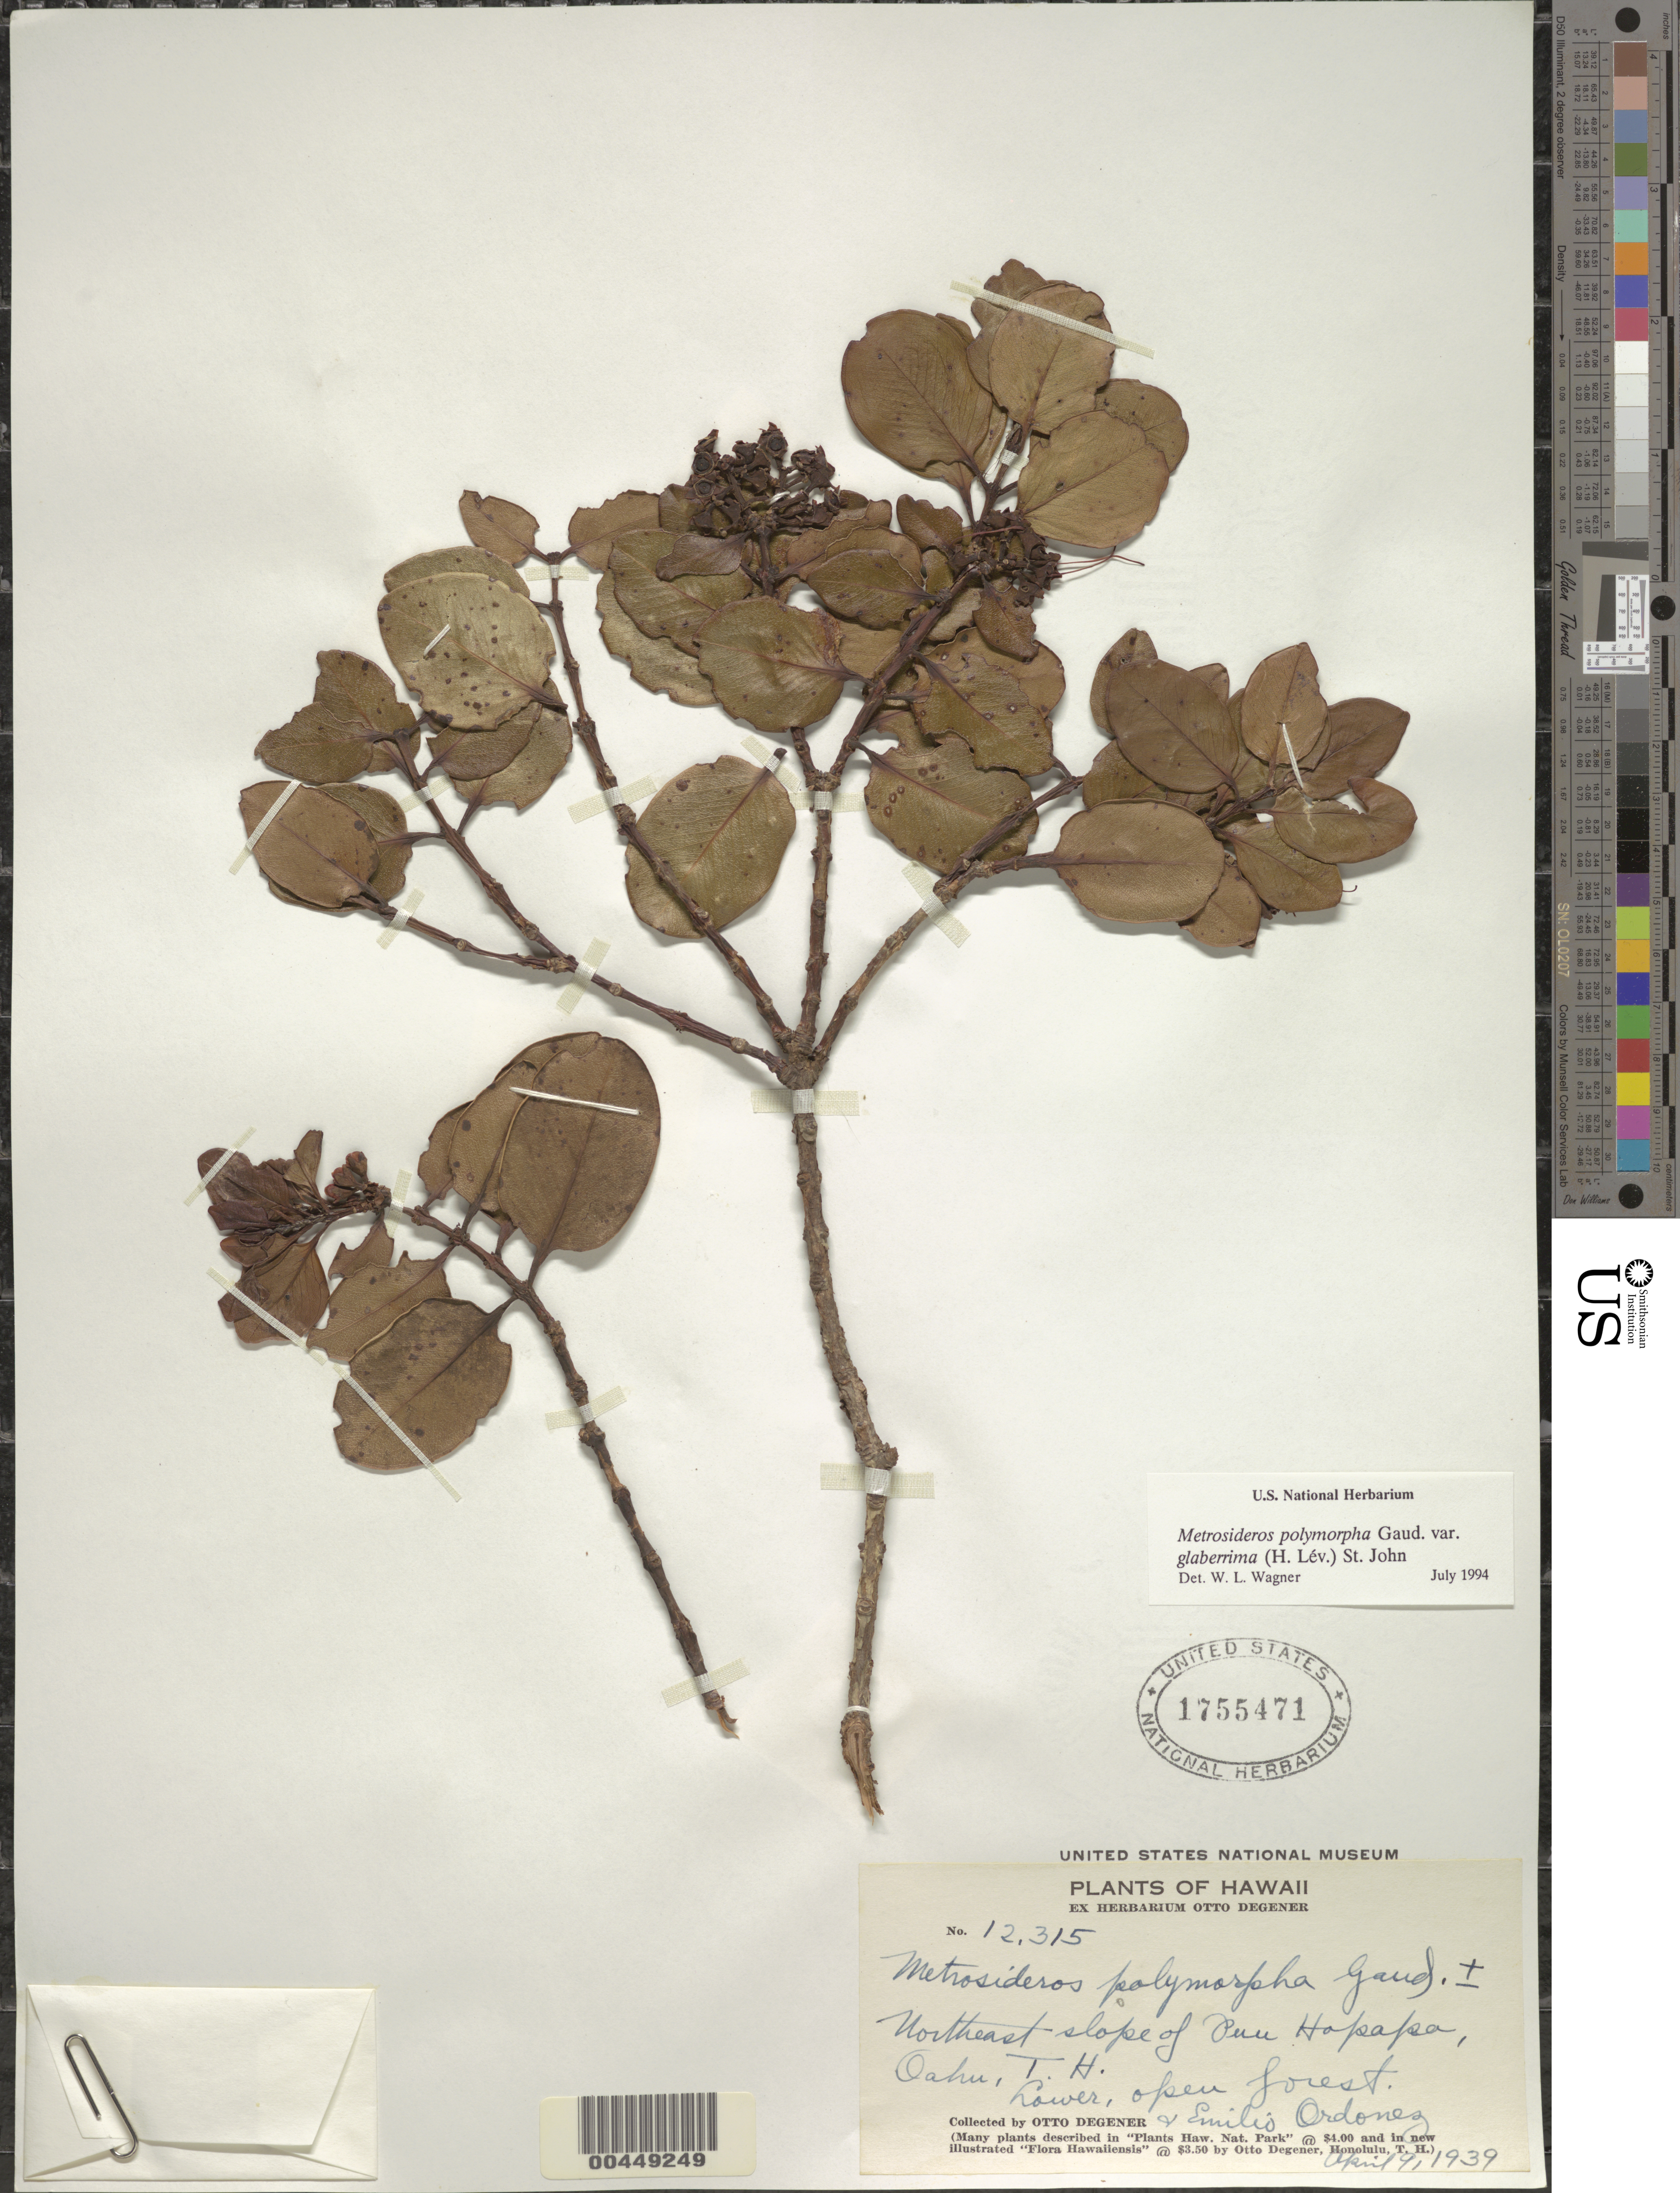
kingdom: Plantae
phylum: Tracheophyta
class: Magnoliopsida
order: Myrtales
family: Myrtaceae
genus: Metrosideros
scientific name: Metrosideros polymorpha var. glaberrima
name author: (H. Lév.) H. St. John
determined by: Wagner, W. L., (BOT), Smithsonian Institution - National Museum of Natural History (UNITED STATES)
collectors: O. Degener & E. Ordonez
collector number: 12315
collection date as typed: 9 Apr 1939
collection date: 1939-04-09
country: United States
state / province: Hawaii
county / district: Honolulu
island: Oahu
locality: NE slope of Puu Hapapa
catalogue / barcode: US 1755471